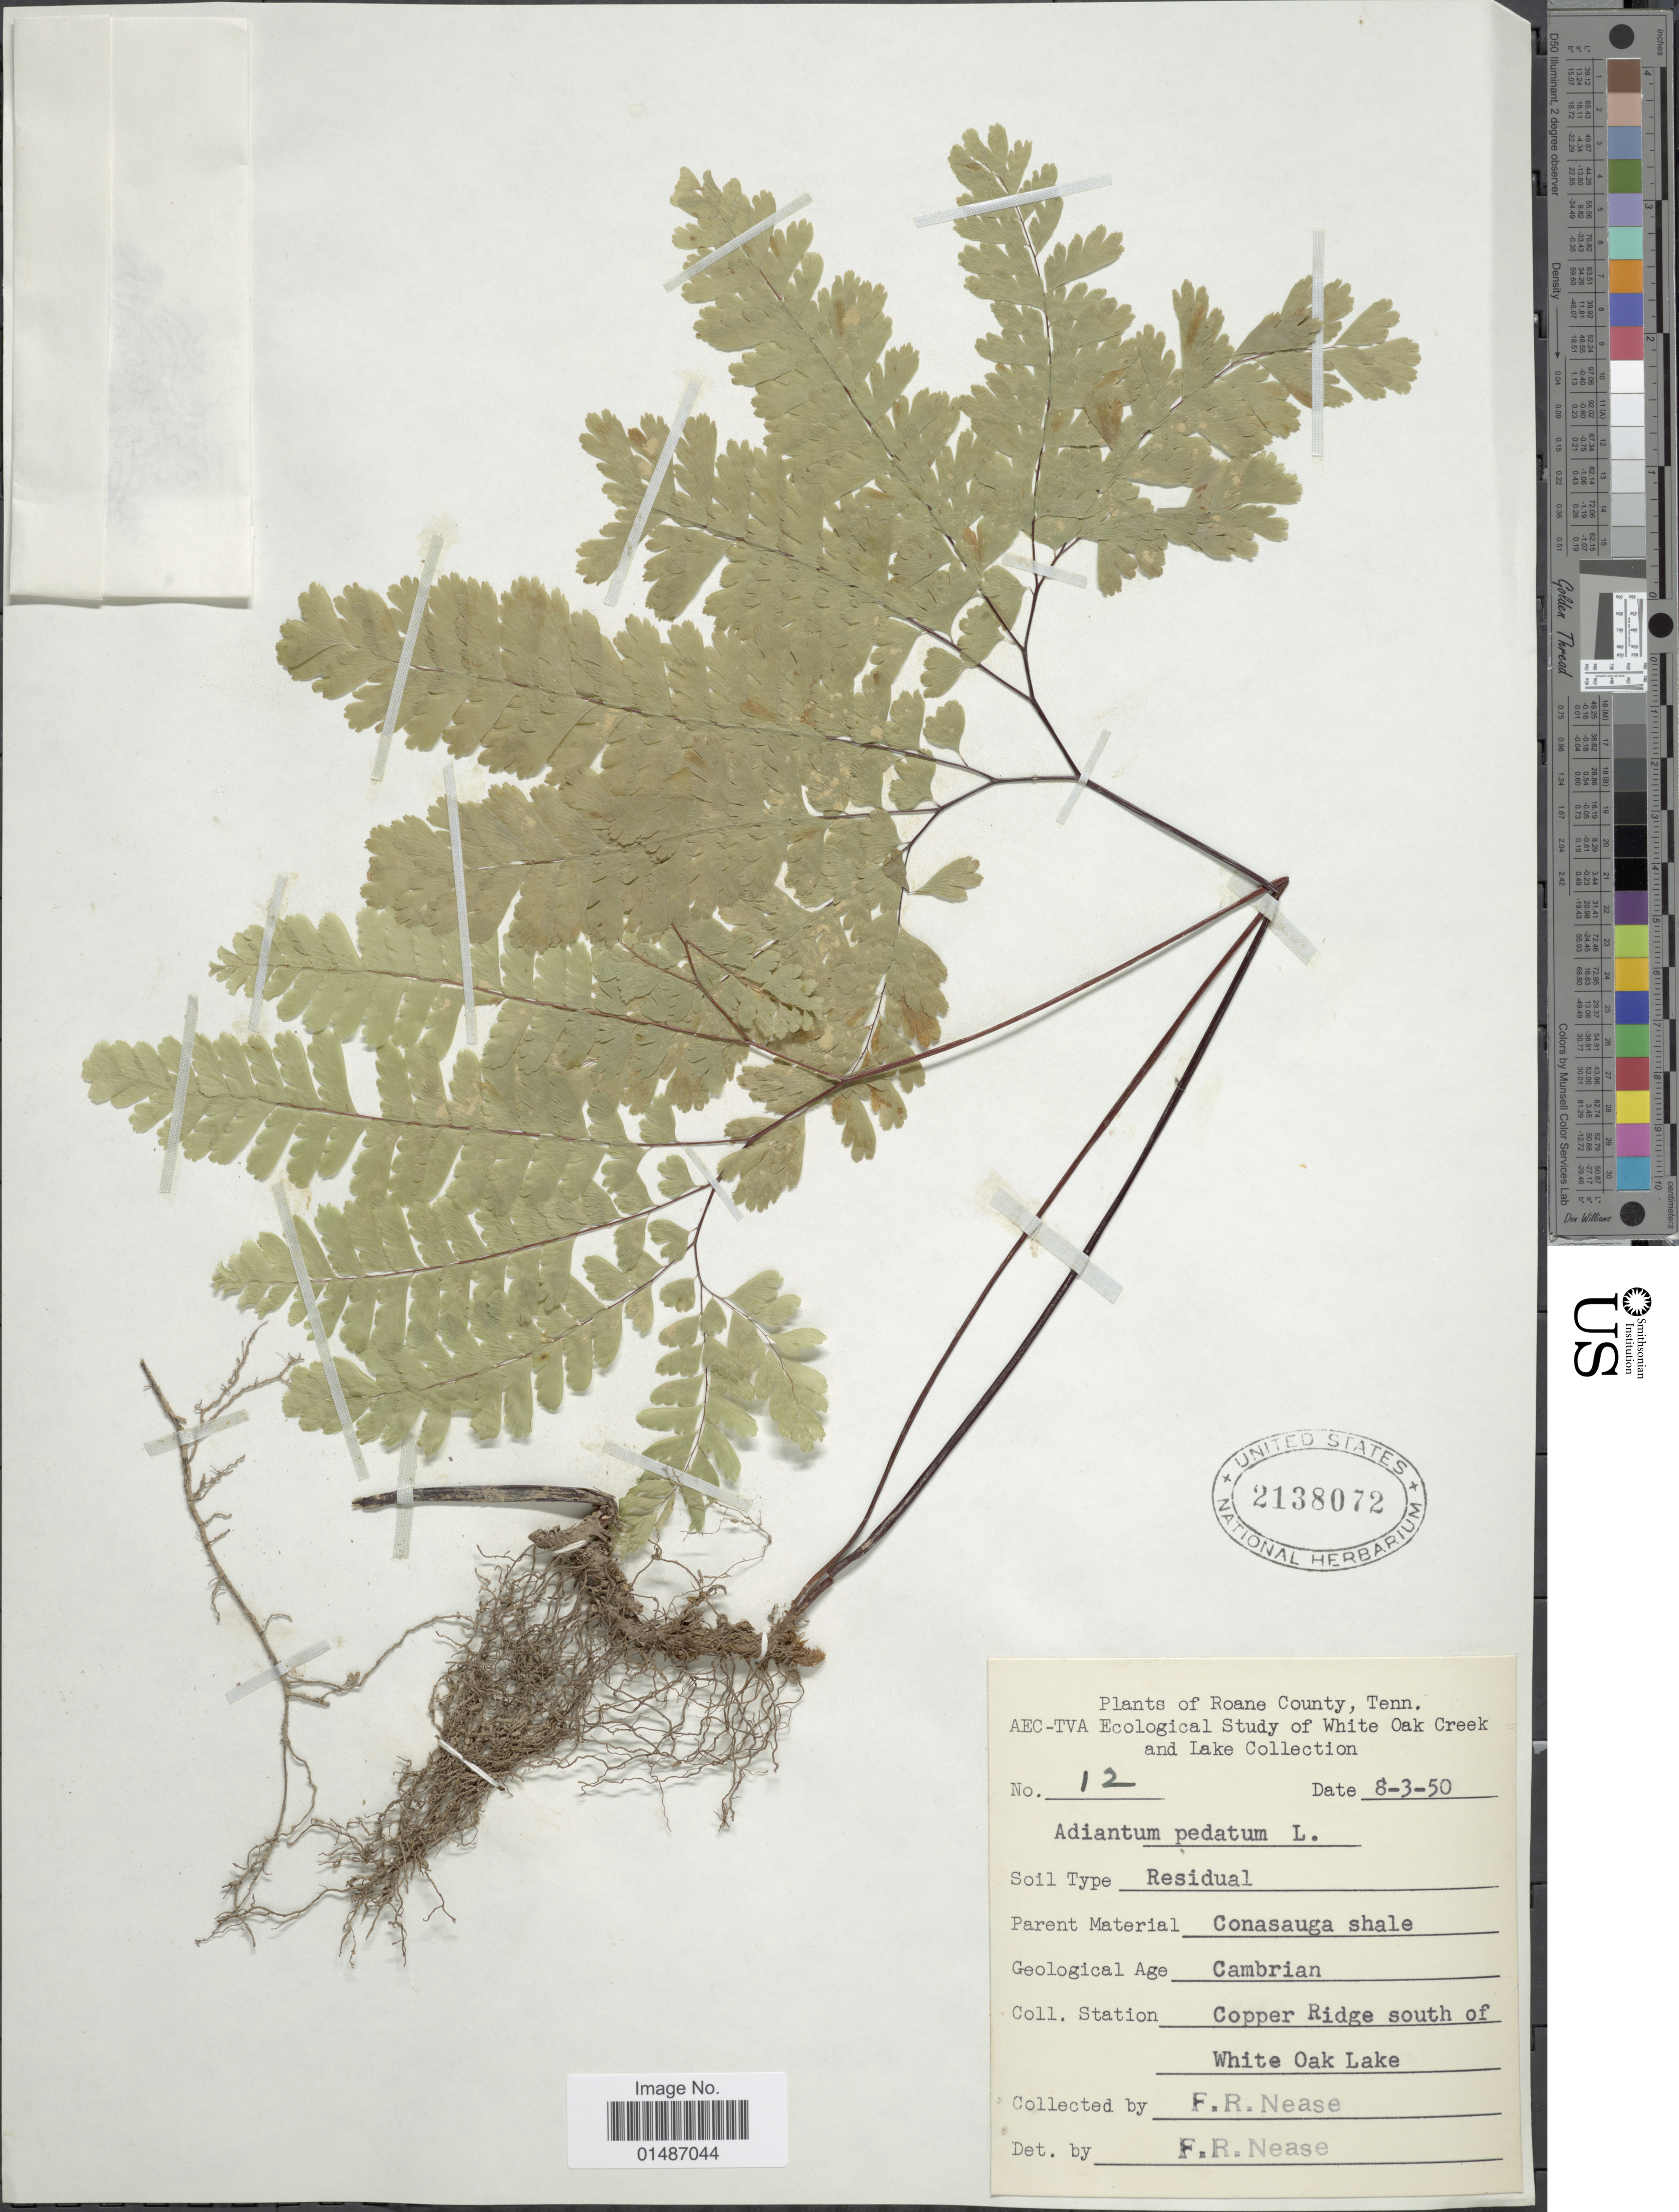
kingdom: Plantae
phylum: Tracheophyta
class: Polypodiopsida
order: Polypodiales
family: Pteridaceae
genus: Adiantum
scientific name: Adiantum pedatum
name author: L.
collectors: F. Nease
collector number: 12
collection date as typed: Transcribed d/m/y: 3/8/50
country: United States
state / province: Tennessee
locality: Roane County. AEC-TVA Ecological Study of White Oak Creek and Lake Collection. Copper Ridge south of White Oak Lake.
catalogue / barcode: US 2138072